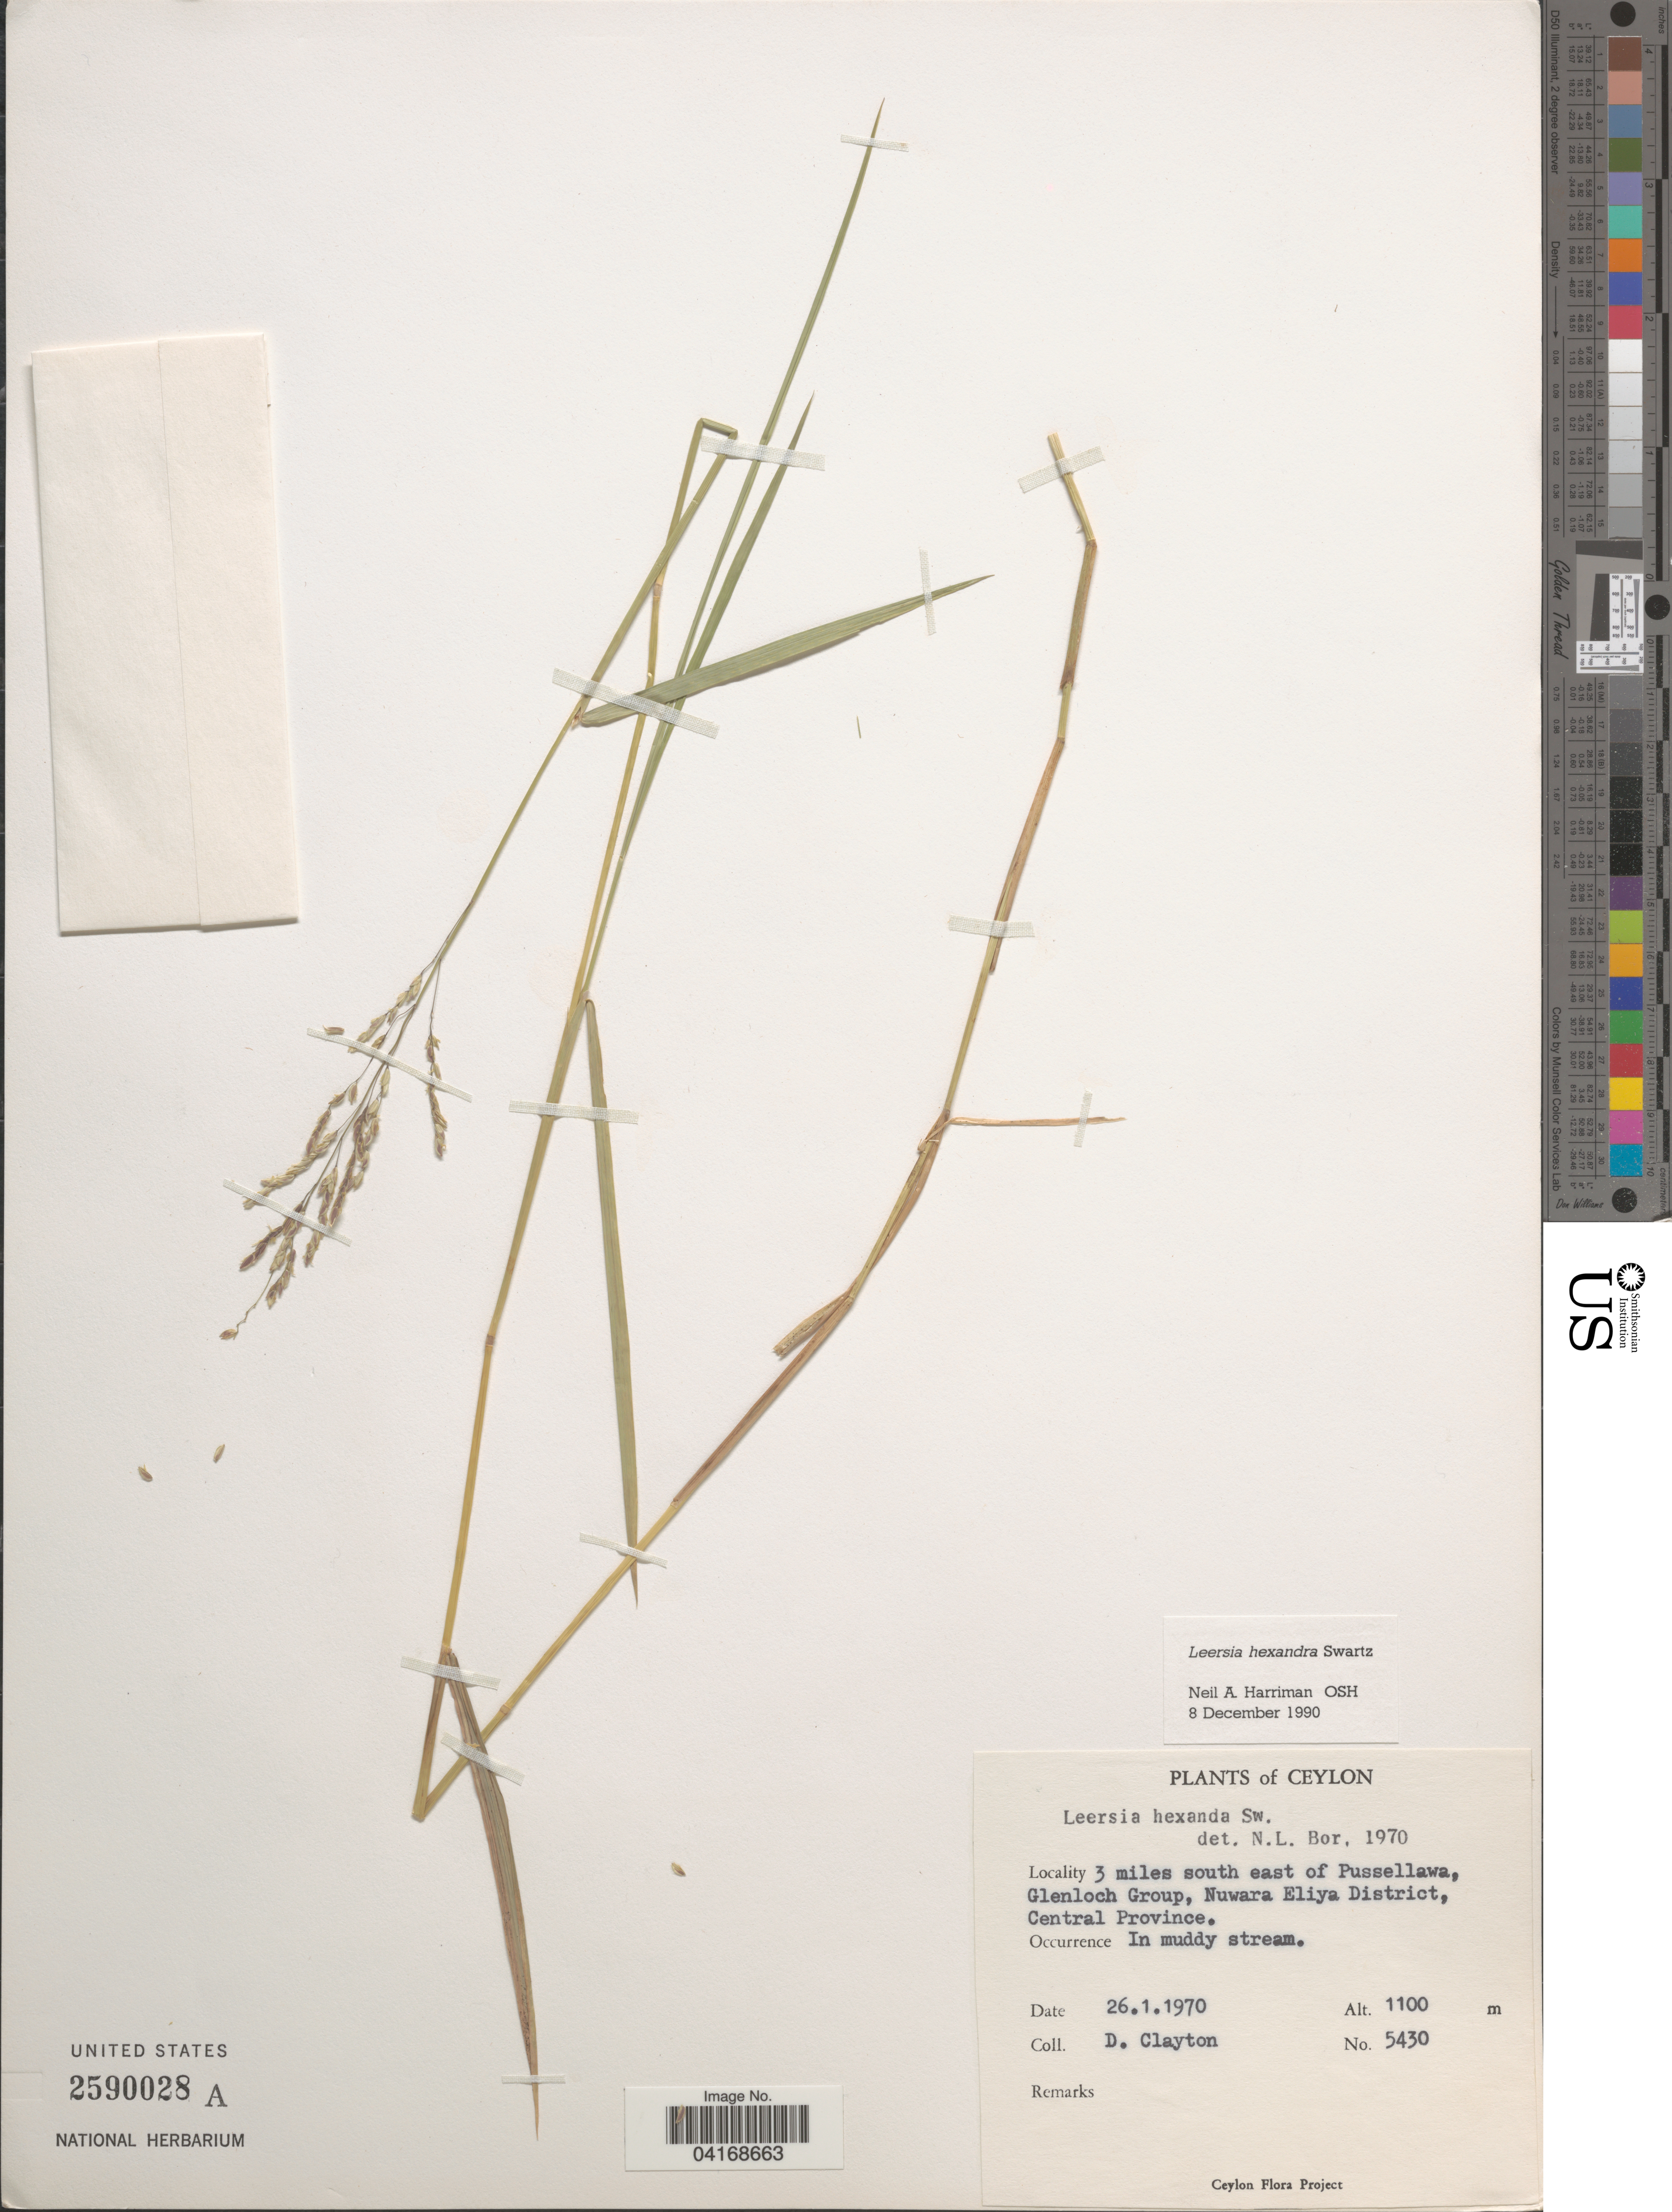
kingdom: Plantae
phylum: Tracheophyta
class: Liliopsida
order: Poales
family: Poaceae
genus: Leersia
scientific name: Leersia hexandra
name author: Sw.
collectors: D. Clayton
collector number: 5430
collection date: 1970-01-26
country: Sri Lanka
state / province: Central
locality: Ceylon. 3 miles south east of Pussellawa, Glenloch Group, Nuwara Eliya District.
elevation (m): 1100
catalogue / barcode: US 2590028A